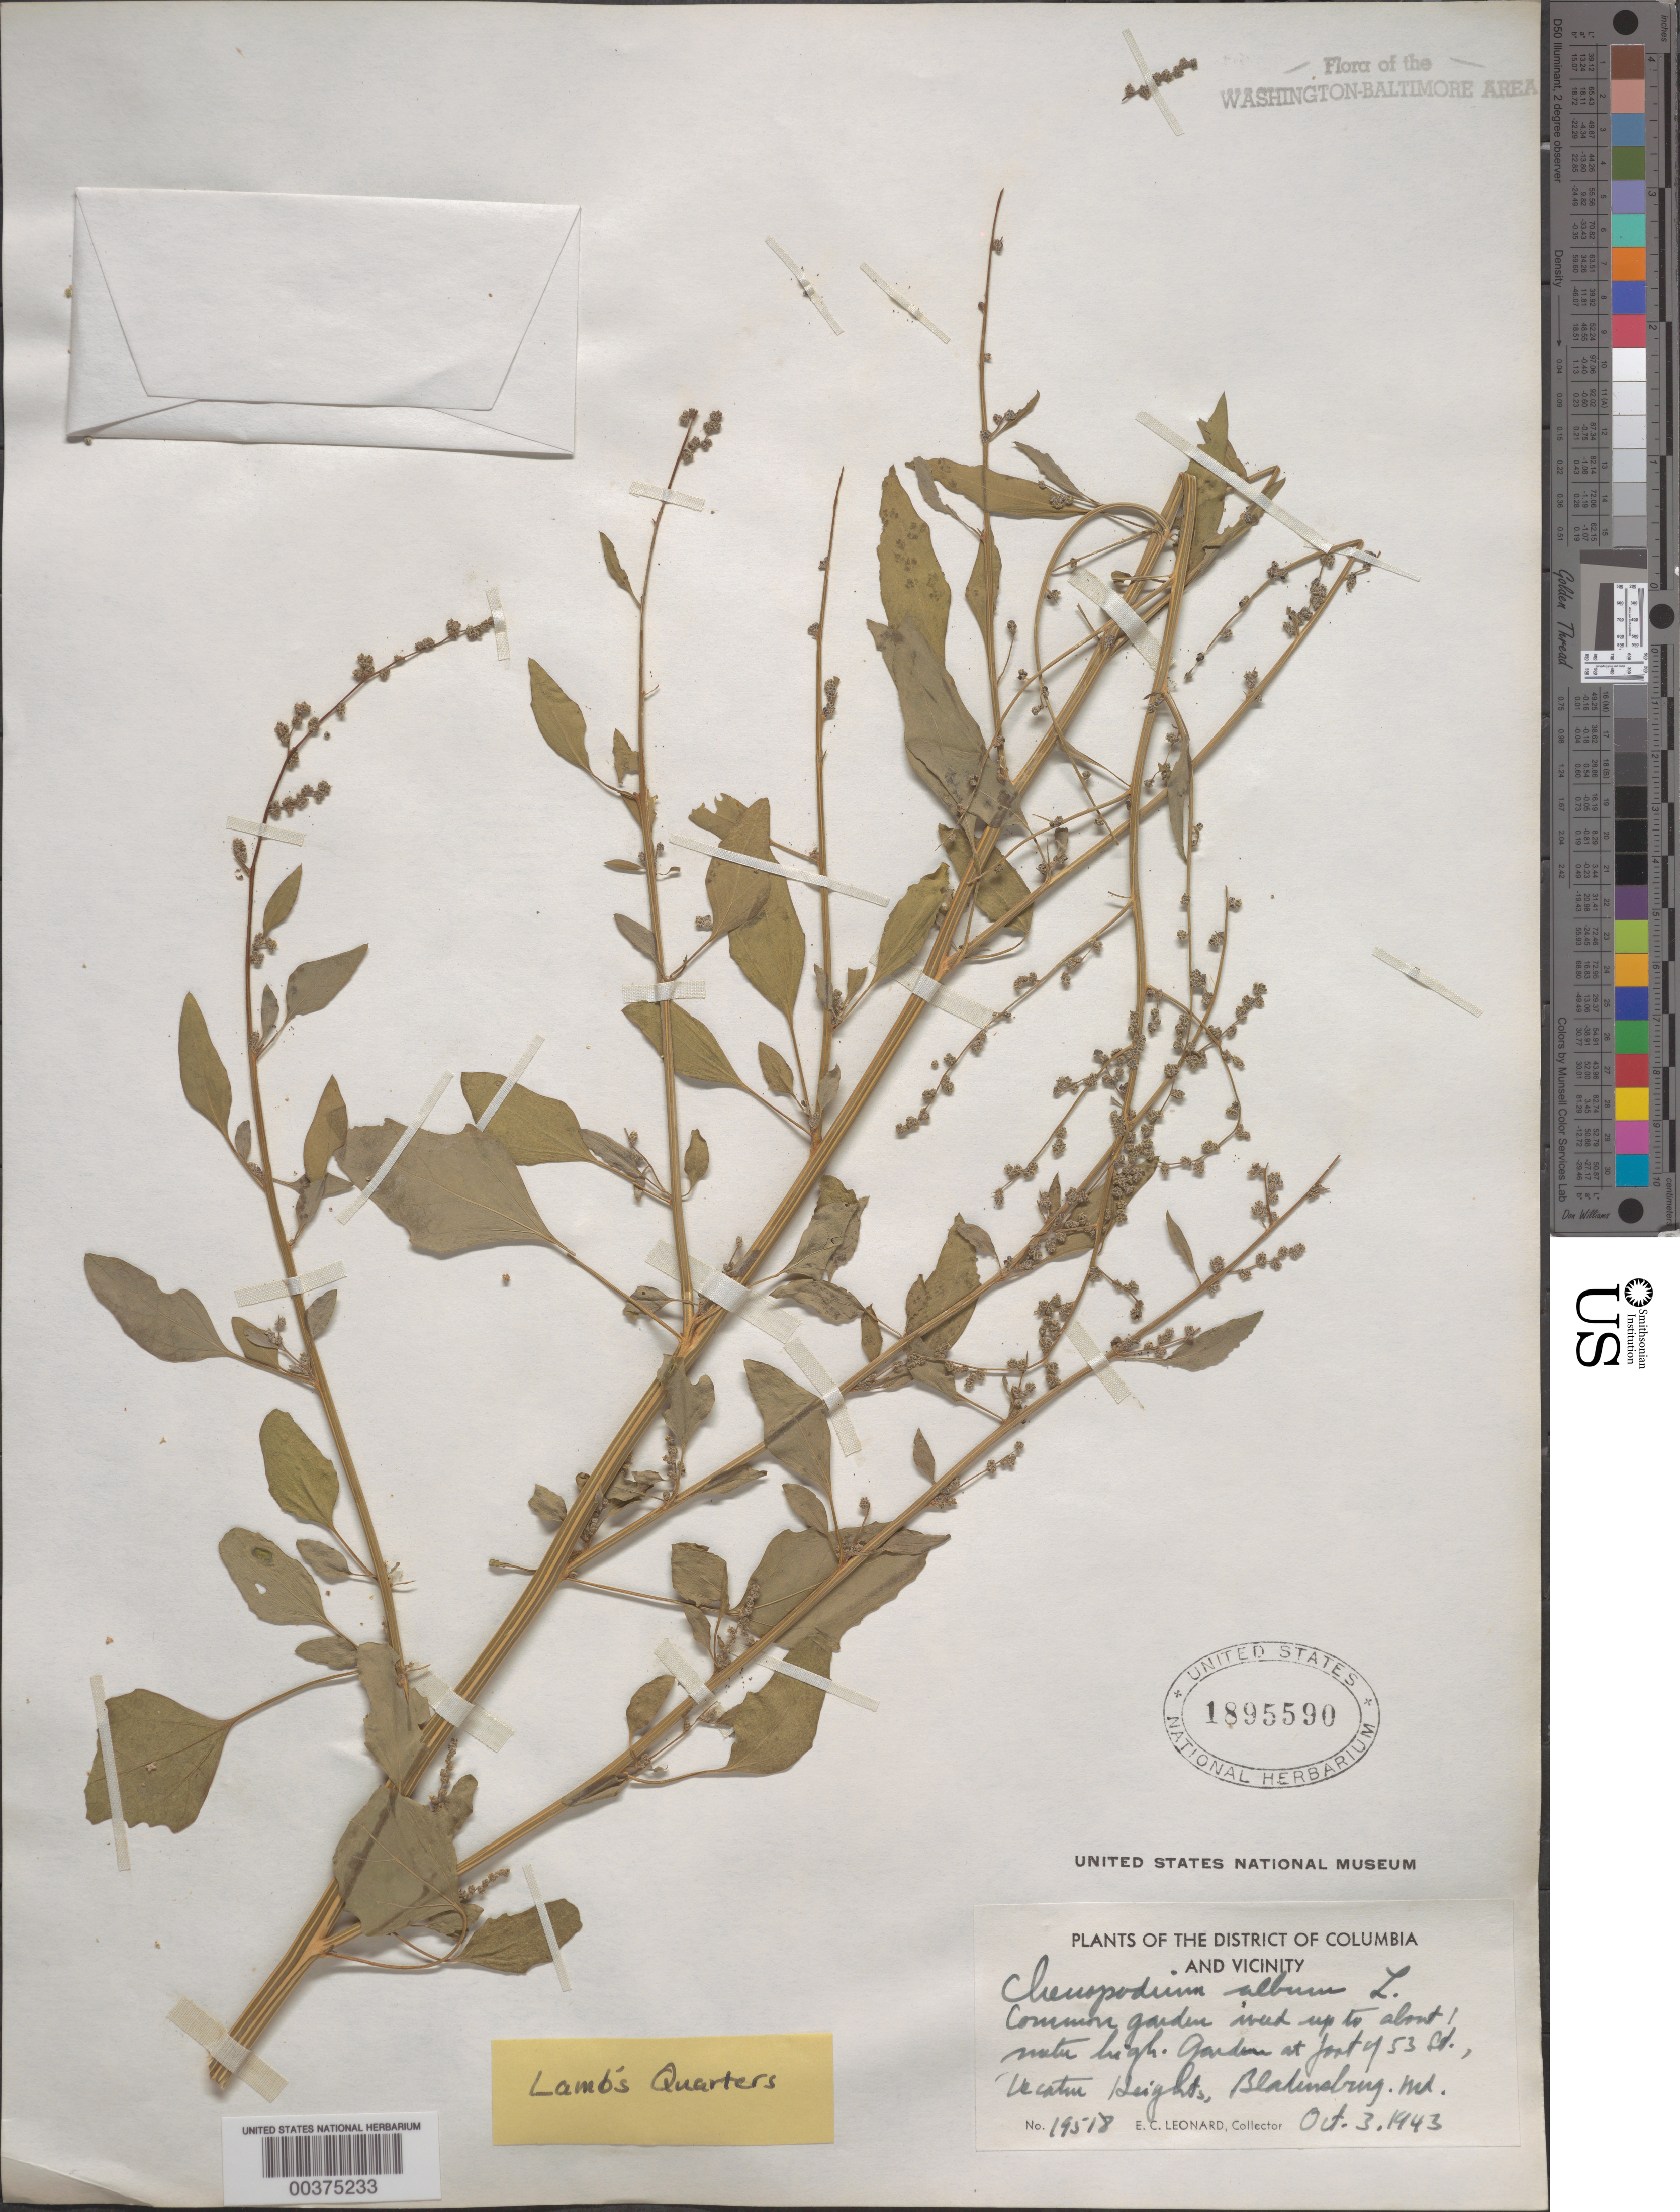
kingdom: Plantae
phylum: Tracheophyta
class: Magnoliopsida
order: Caryophyllales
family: Amaranthaceae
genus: Chenopodium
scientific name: Chenopodium album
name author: L.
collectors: E. C. Leonard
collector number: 19518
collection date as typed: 03 Oct 1943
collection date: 1943-10-03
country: United States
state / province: Maryland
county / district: Prince George's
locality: Decatur Heights, Bladensburg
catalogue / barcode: US 1895590